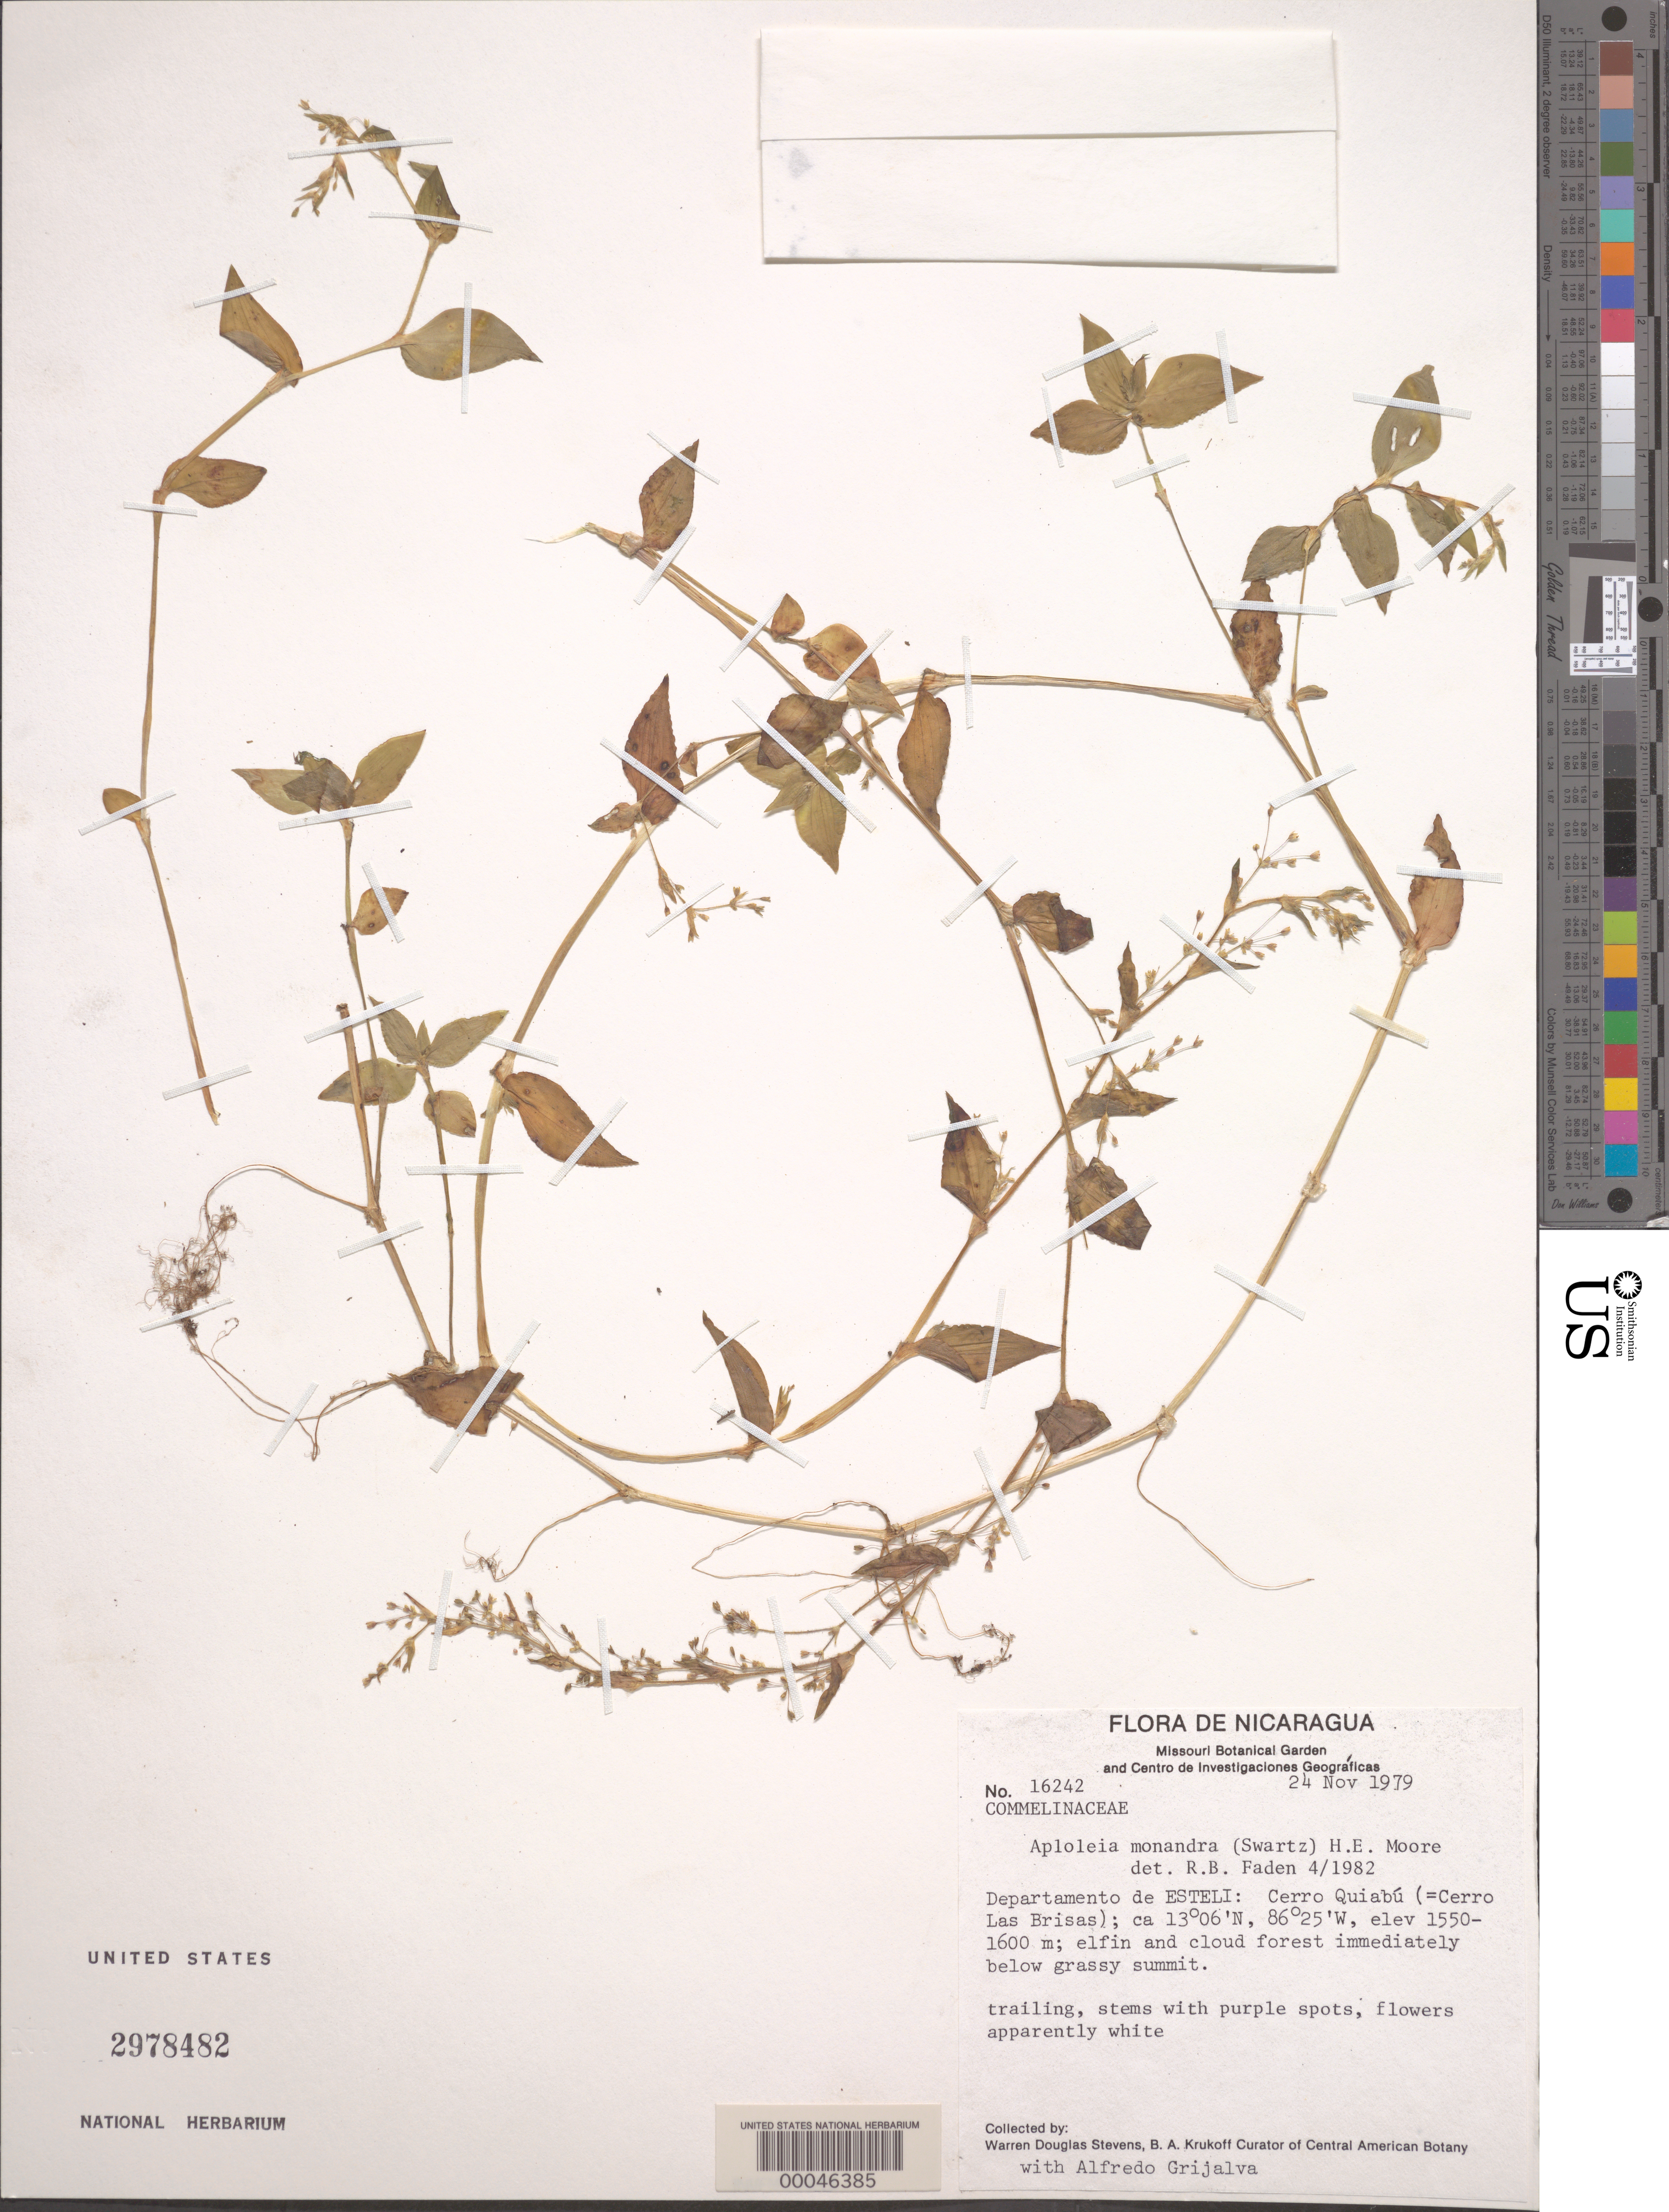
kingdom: Plantae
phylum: Tracheophyta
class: Liliopsida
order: Commelinales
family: Commelinaceae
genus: Callisia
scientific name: Callisia monandra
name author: (Sw.) Schult. & Schult. f.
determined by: Faden, Robert B., (US), Smithsonian Institution - National Museum of Natural History (UNITED STATES)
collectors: W. D. Stevens & A. Grijalva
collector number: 16242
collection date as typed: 24 Nov 1979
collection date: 1979-11-24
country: Nicaragua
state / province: Estelí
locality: Cerro quiabu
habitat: Elfin and cloud forest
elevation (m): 1550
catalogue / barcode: US 2978482